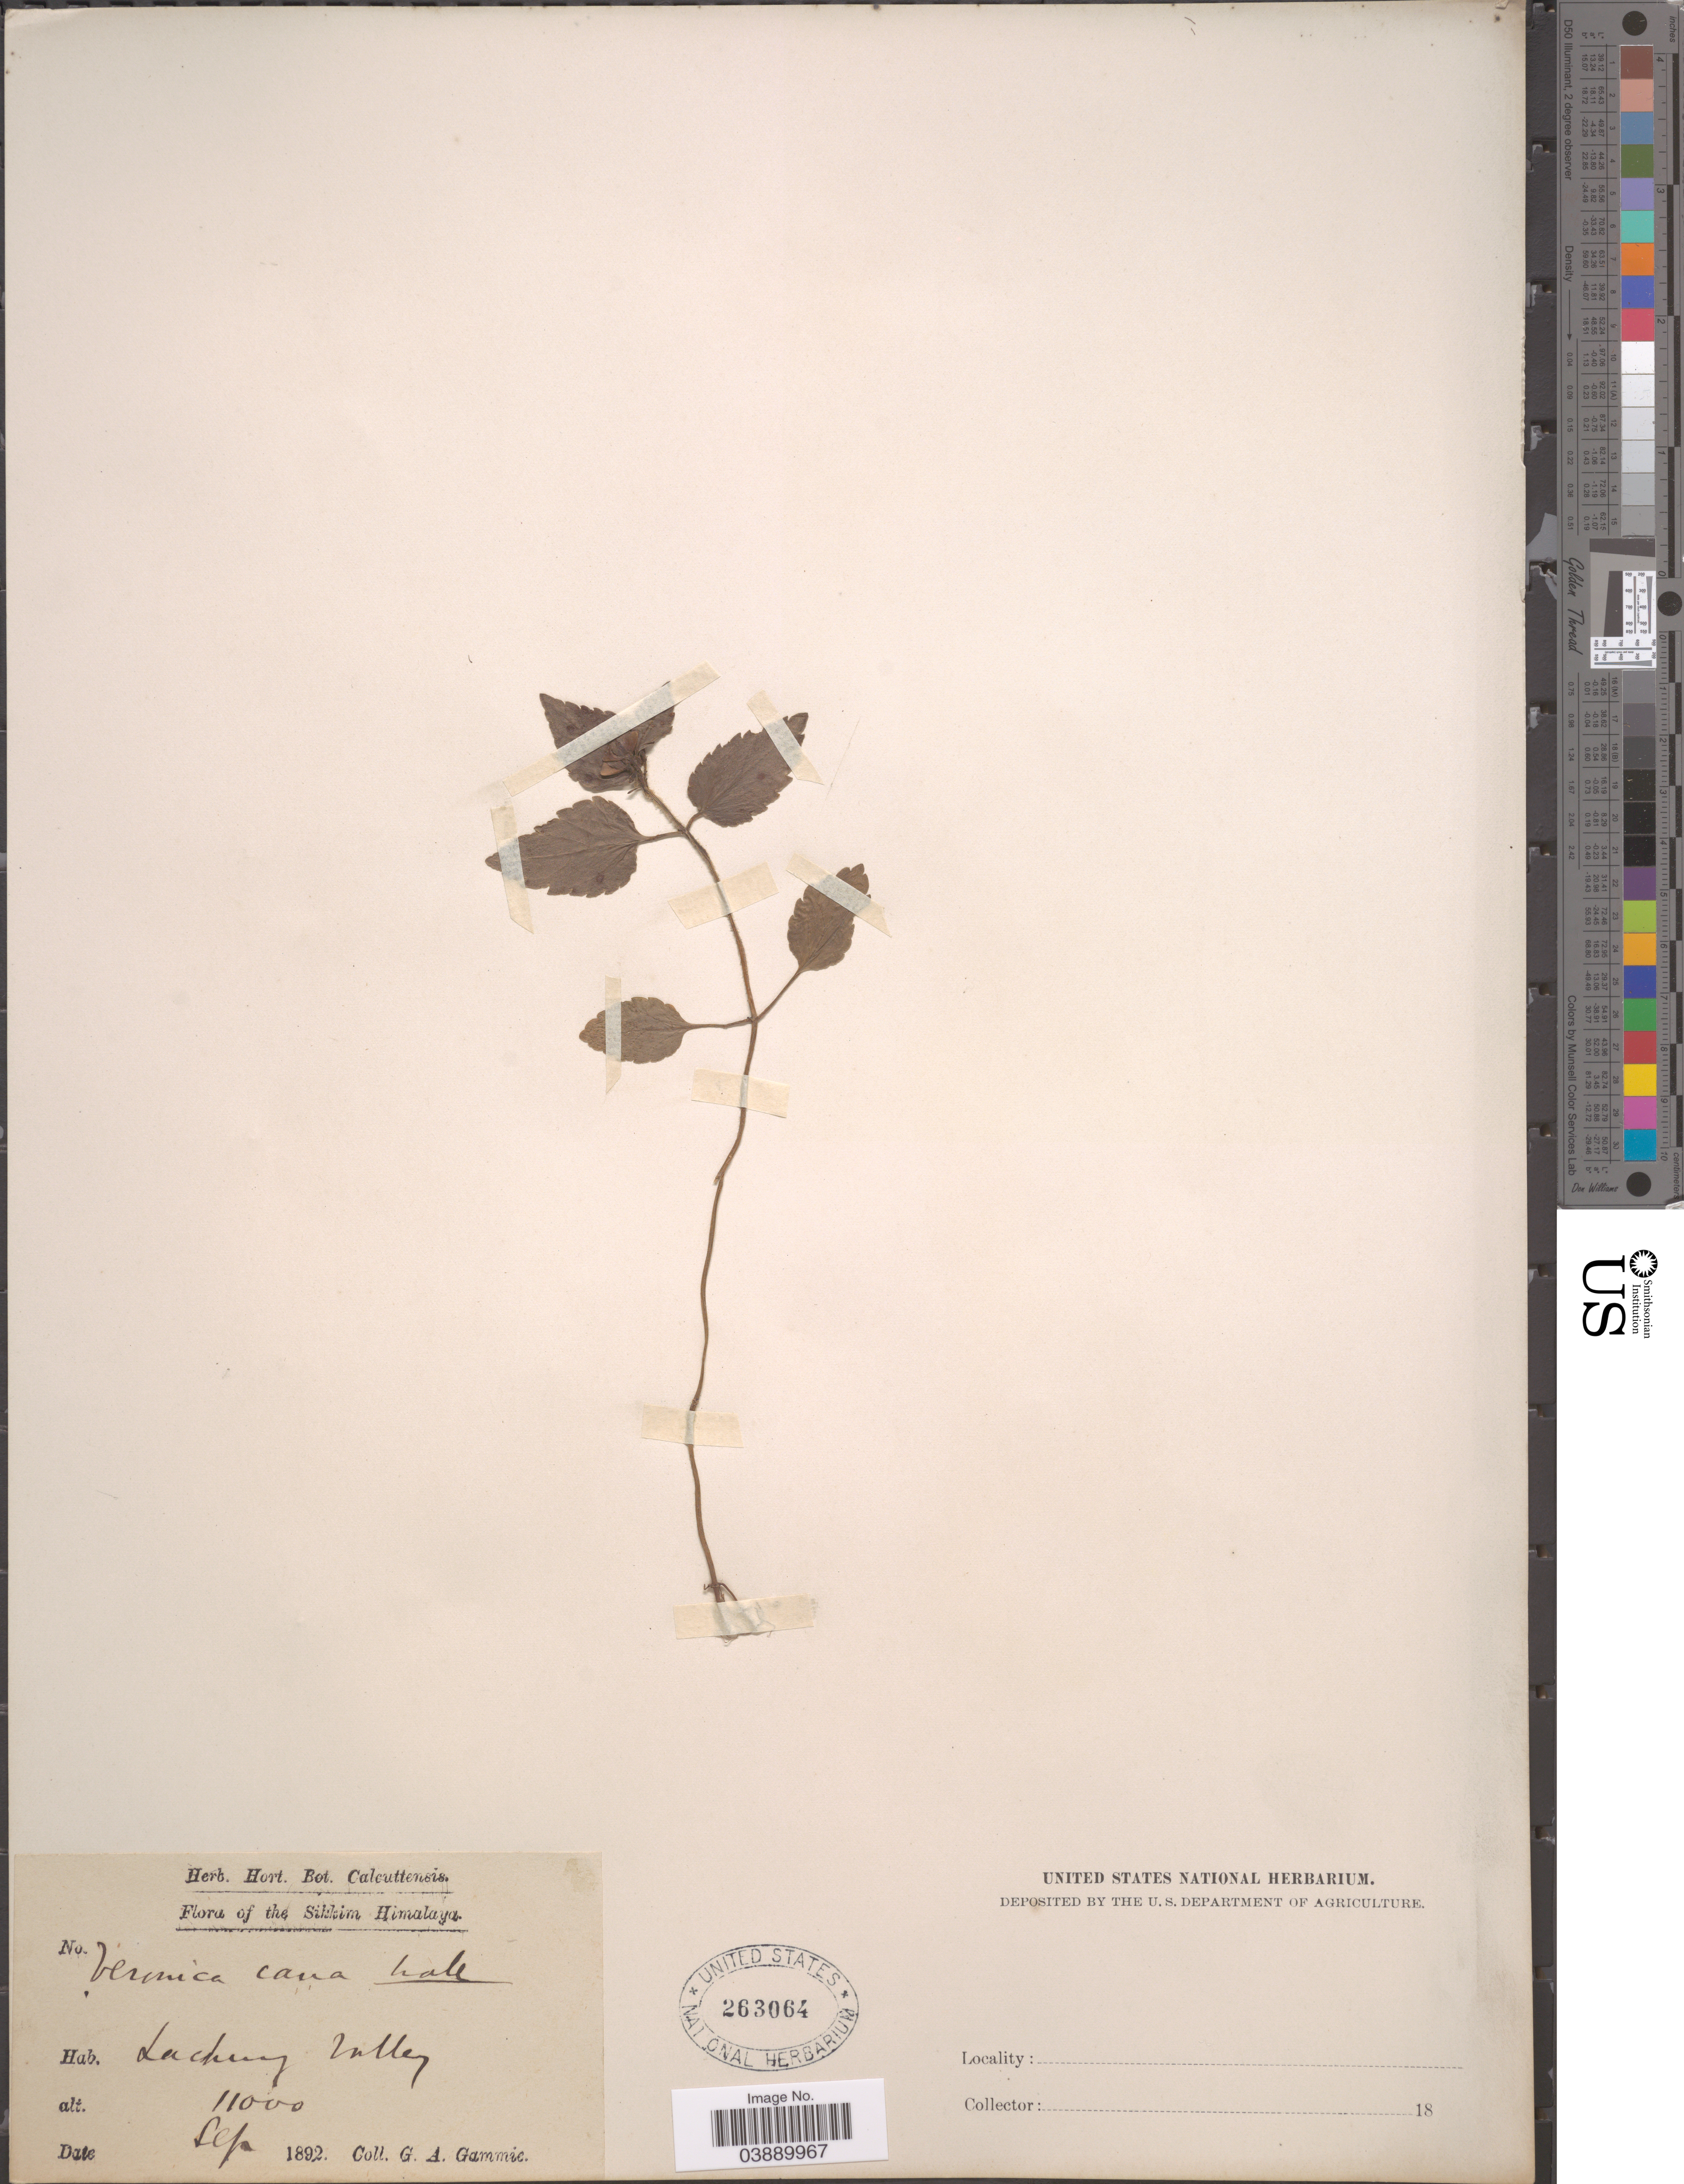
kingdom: Plantae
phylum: Tracheophyta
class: Magnoliopsida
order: Lamiales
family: Plantaginaceae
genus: Veronica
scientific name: Veronica cana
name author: Wall.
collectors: G. Gammie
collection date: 1892-09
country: India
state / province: Sikkim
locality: The Sikkim Himalaya. Lachung [interpreted] Valley.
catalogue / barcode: US 263064